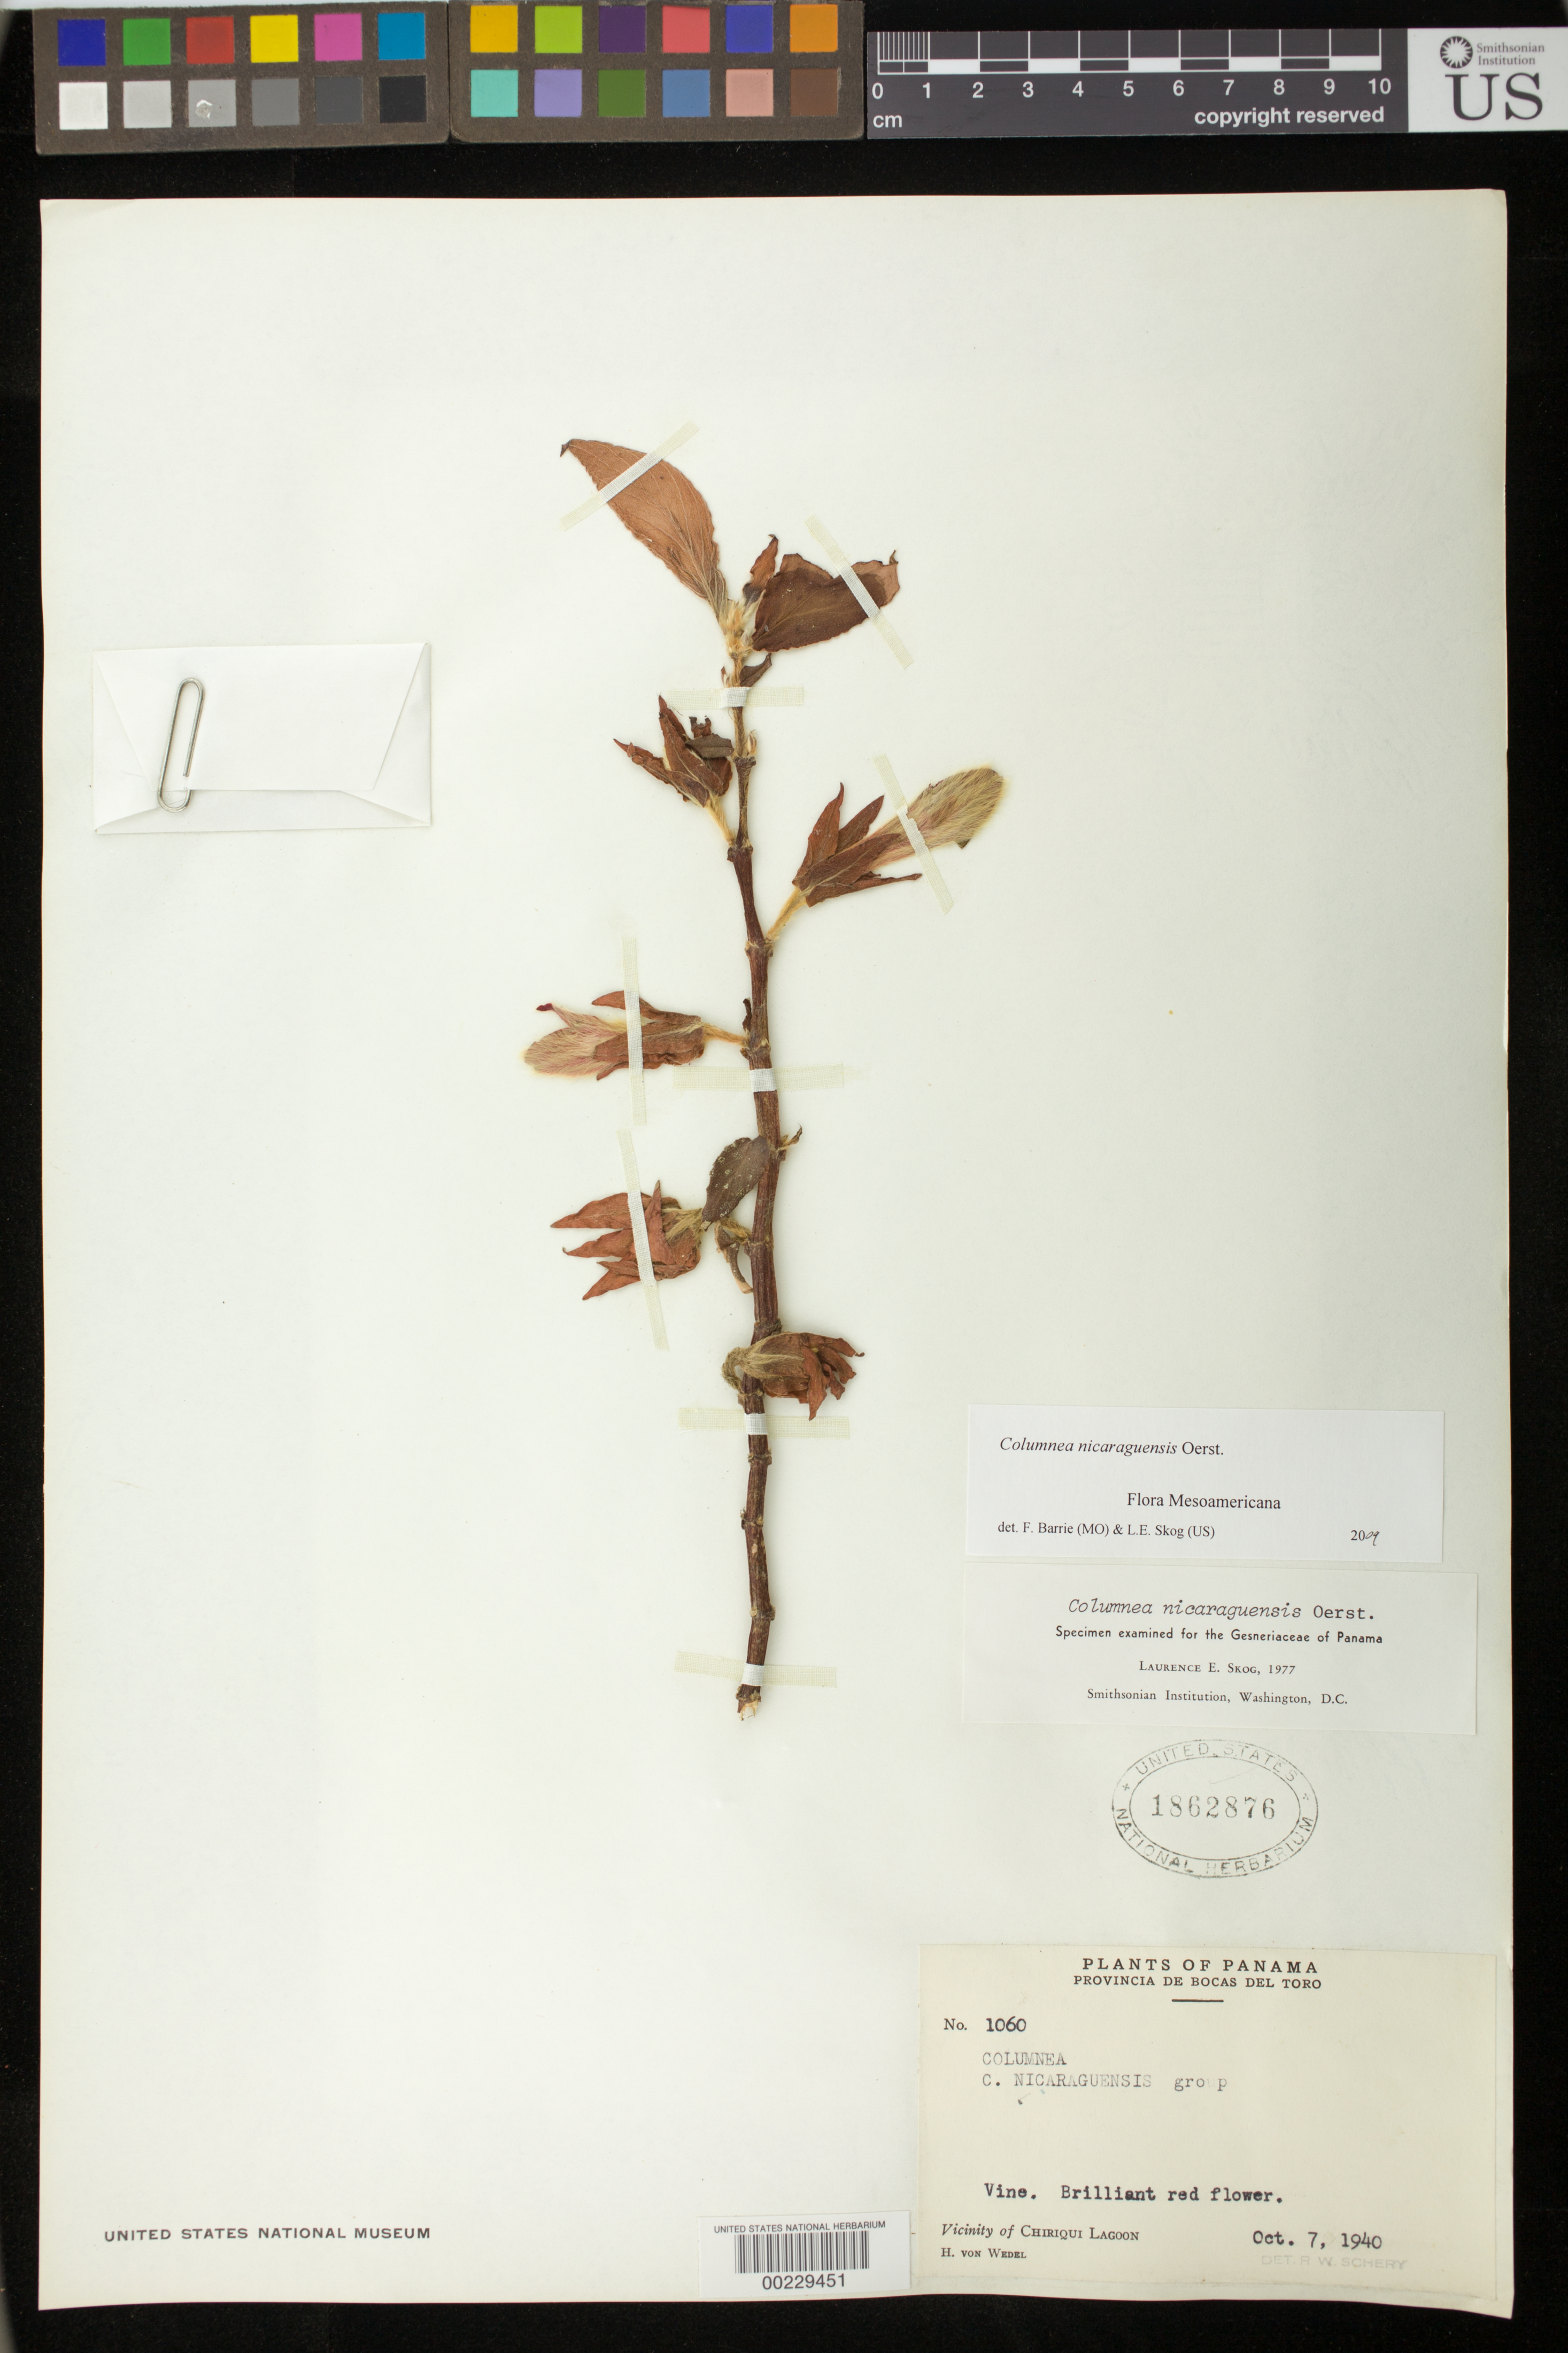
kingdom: Plantae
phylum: Tracheophyta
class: Magnoliopsida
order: Lamiales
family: Gesneriaceae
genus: Columnea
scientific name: Columnea nicaraguensis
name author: Oerst.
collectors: H. von Wedel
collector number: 1060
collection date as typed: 07 Oct 1940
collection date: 1940-10-07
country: Panama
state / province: Bocas del Toro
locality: Vicinity of Chiriqui Lagoon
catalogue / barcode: US 1862876